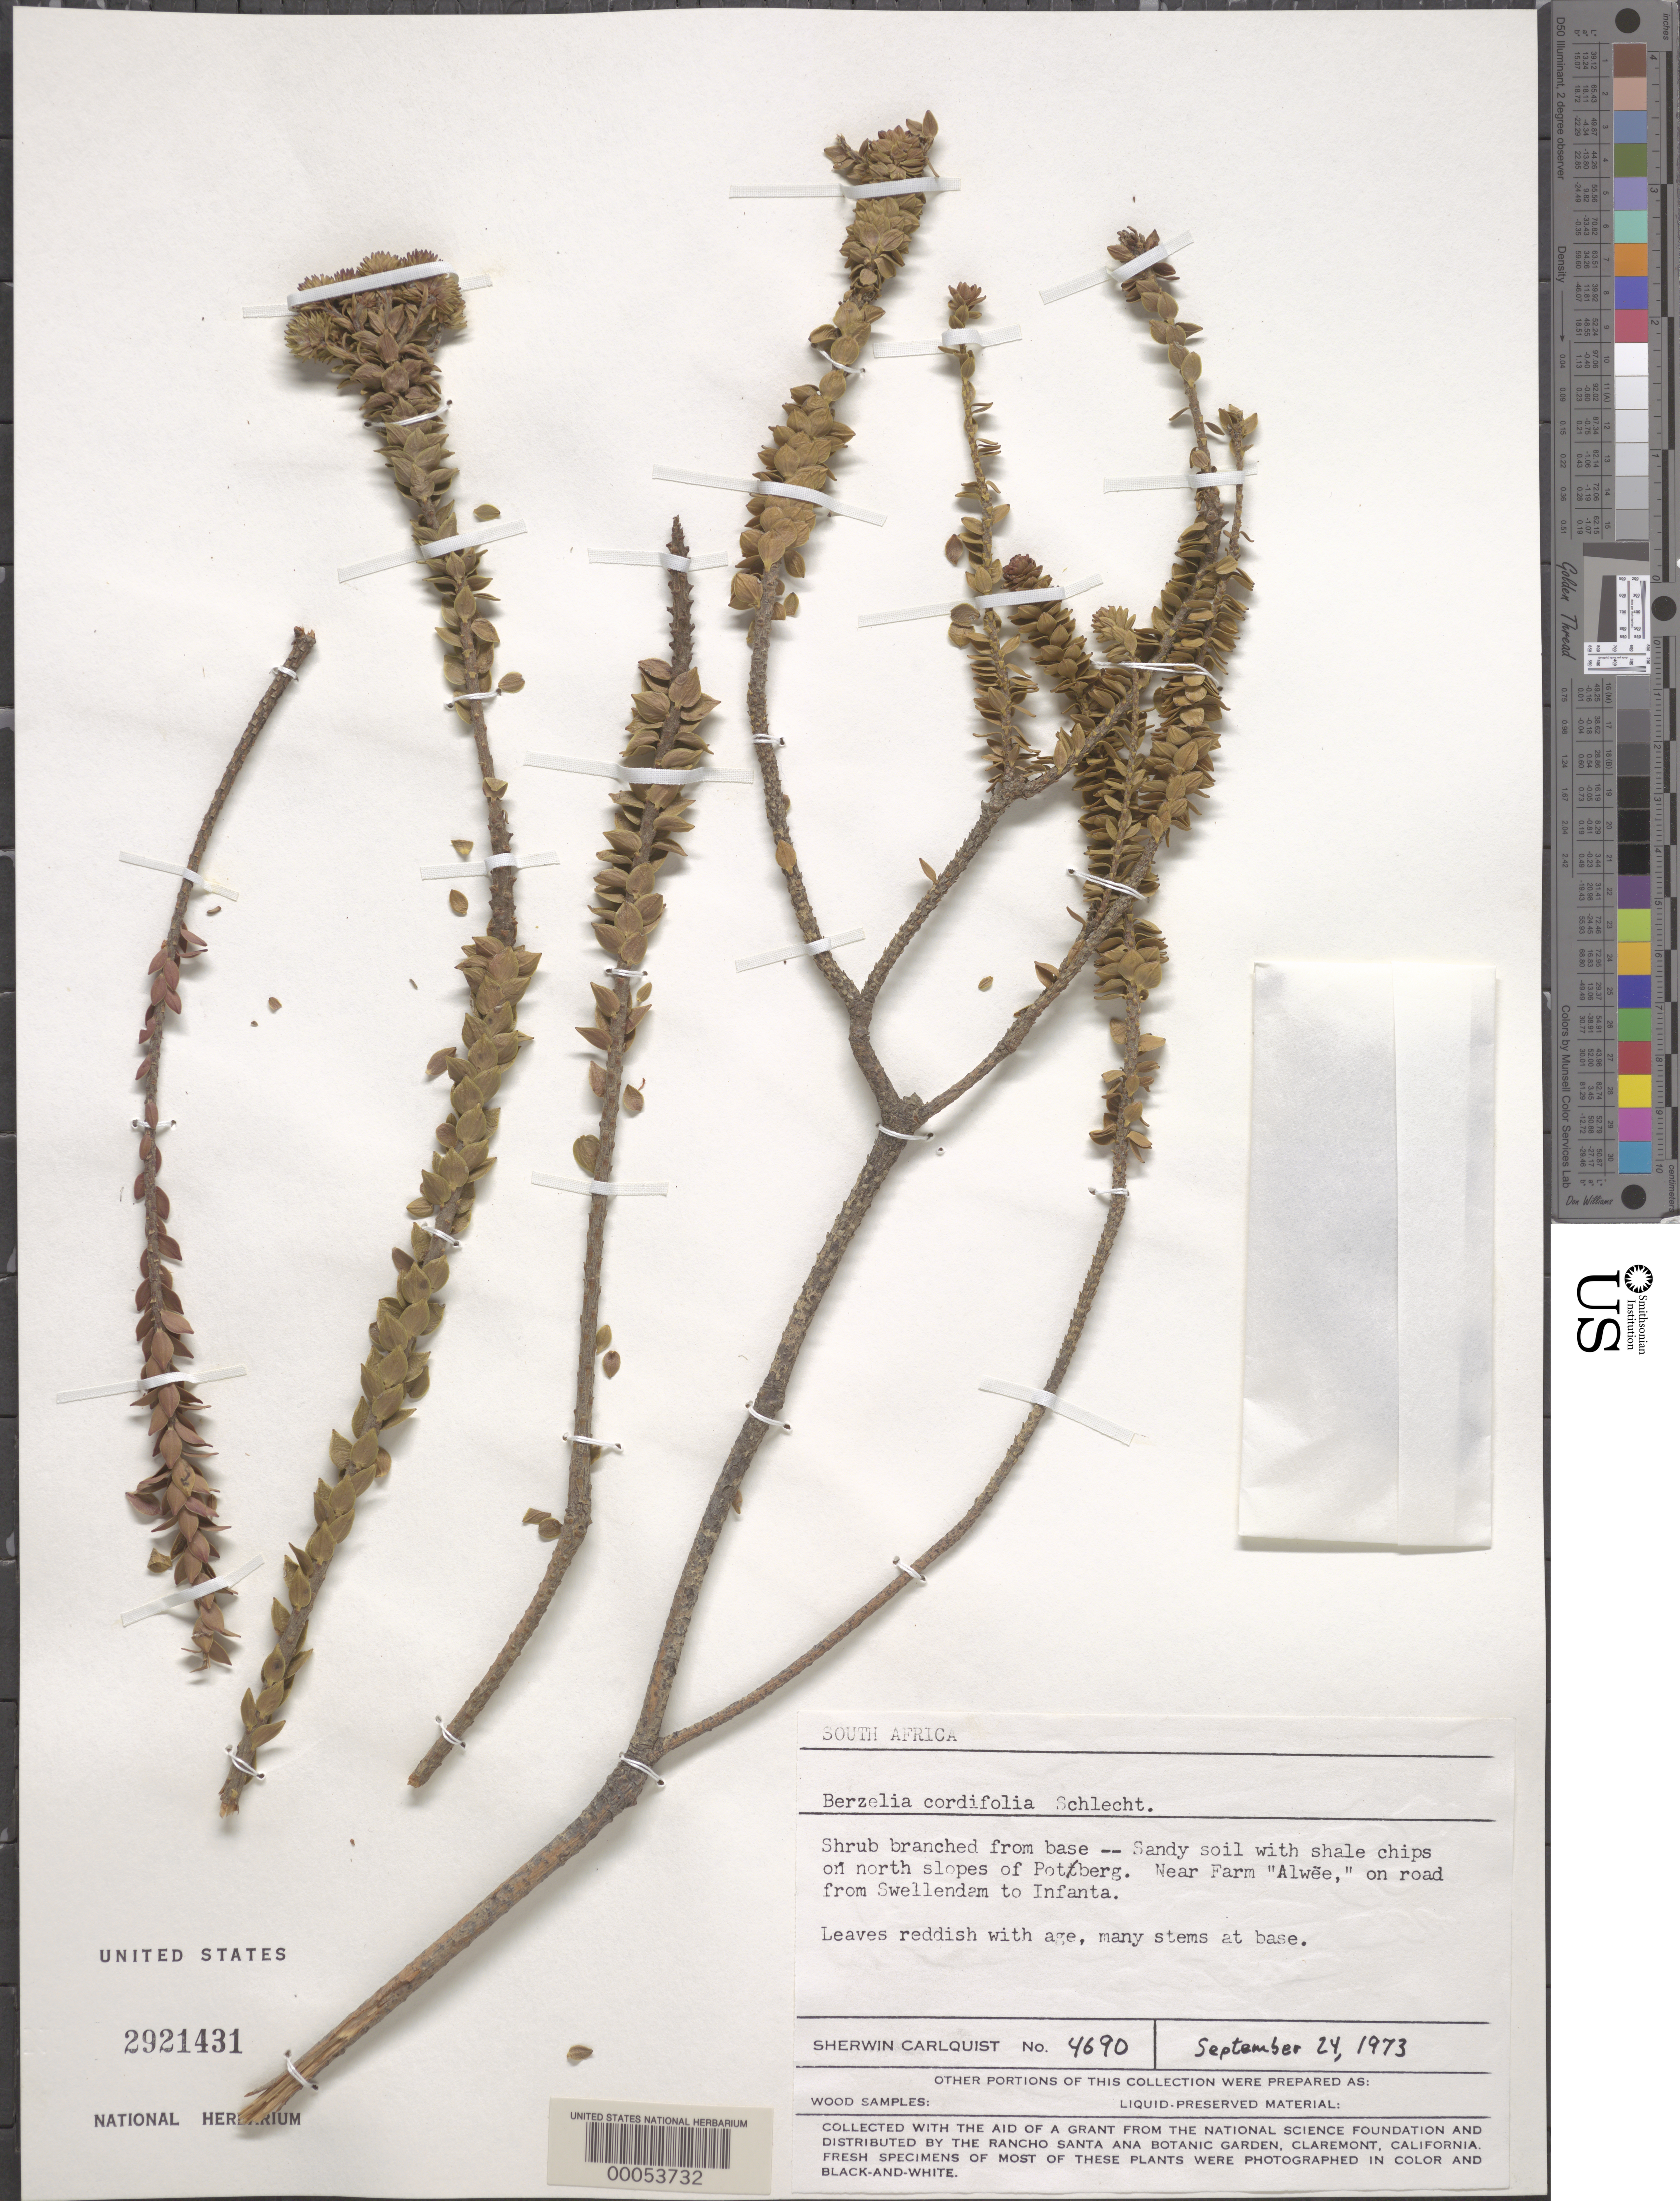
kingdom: Plantae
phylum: Tracheophyta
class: Magnoliopsida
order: Bruniales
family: Bruniaceae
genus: Berzelia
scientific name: Berzelia cordifolia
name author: Schltdl.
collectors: S. Carlquist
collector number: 4690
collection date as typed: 24 Sep 1973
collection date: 1973-09-24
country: South Africa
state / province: Western Cape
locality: Swellendam, pottberg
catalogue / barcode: US 2921431